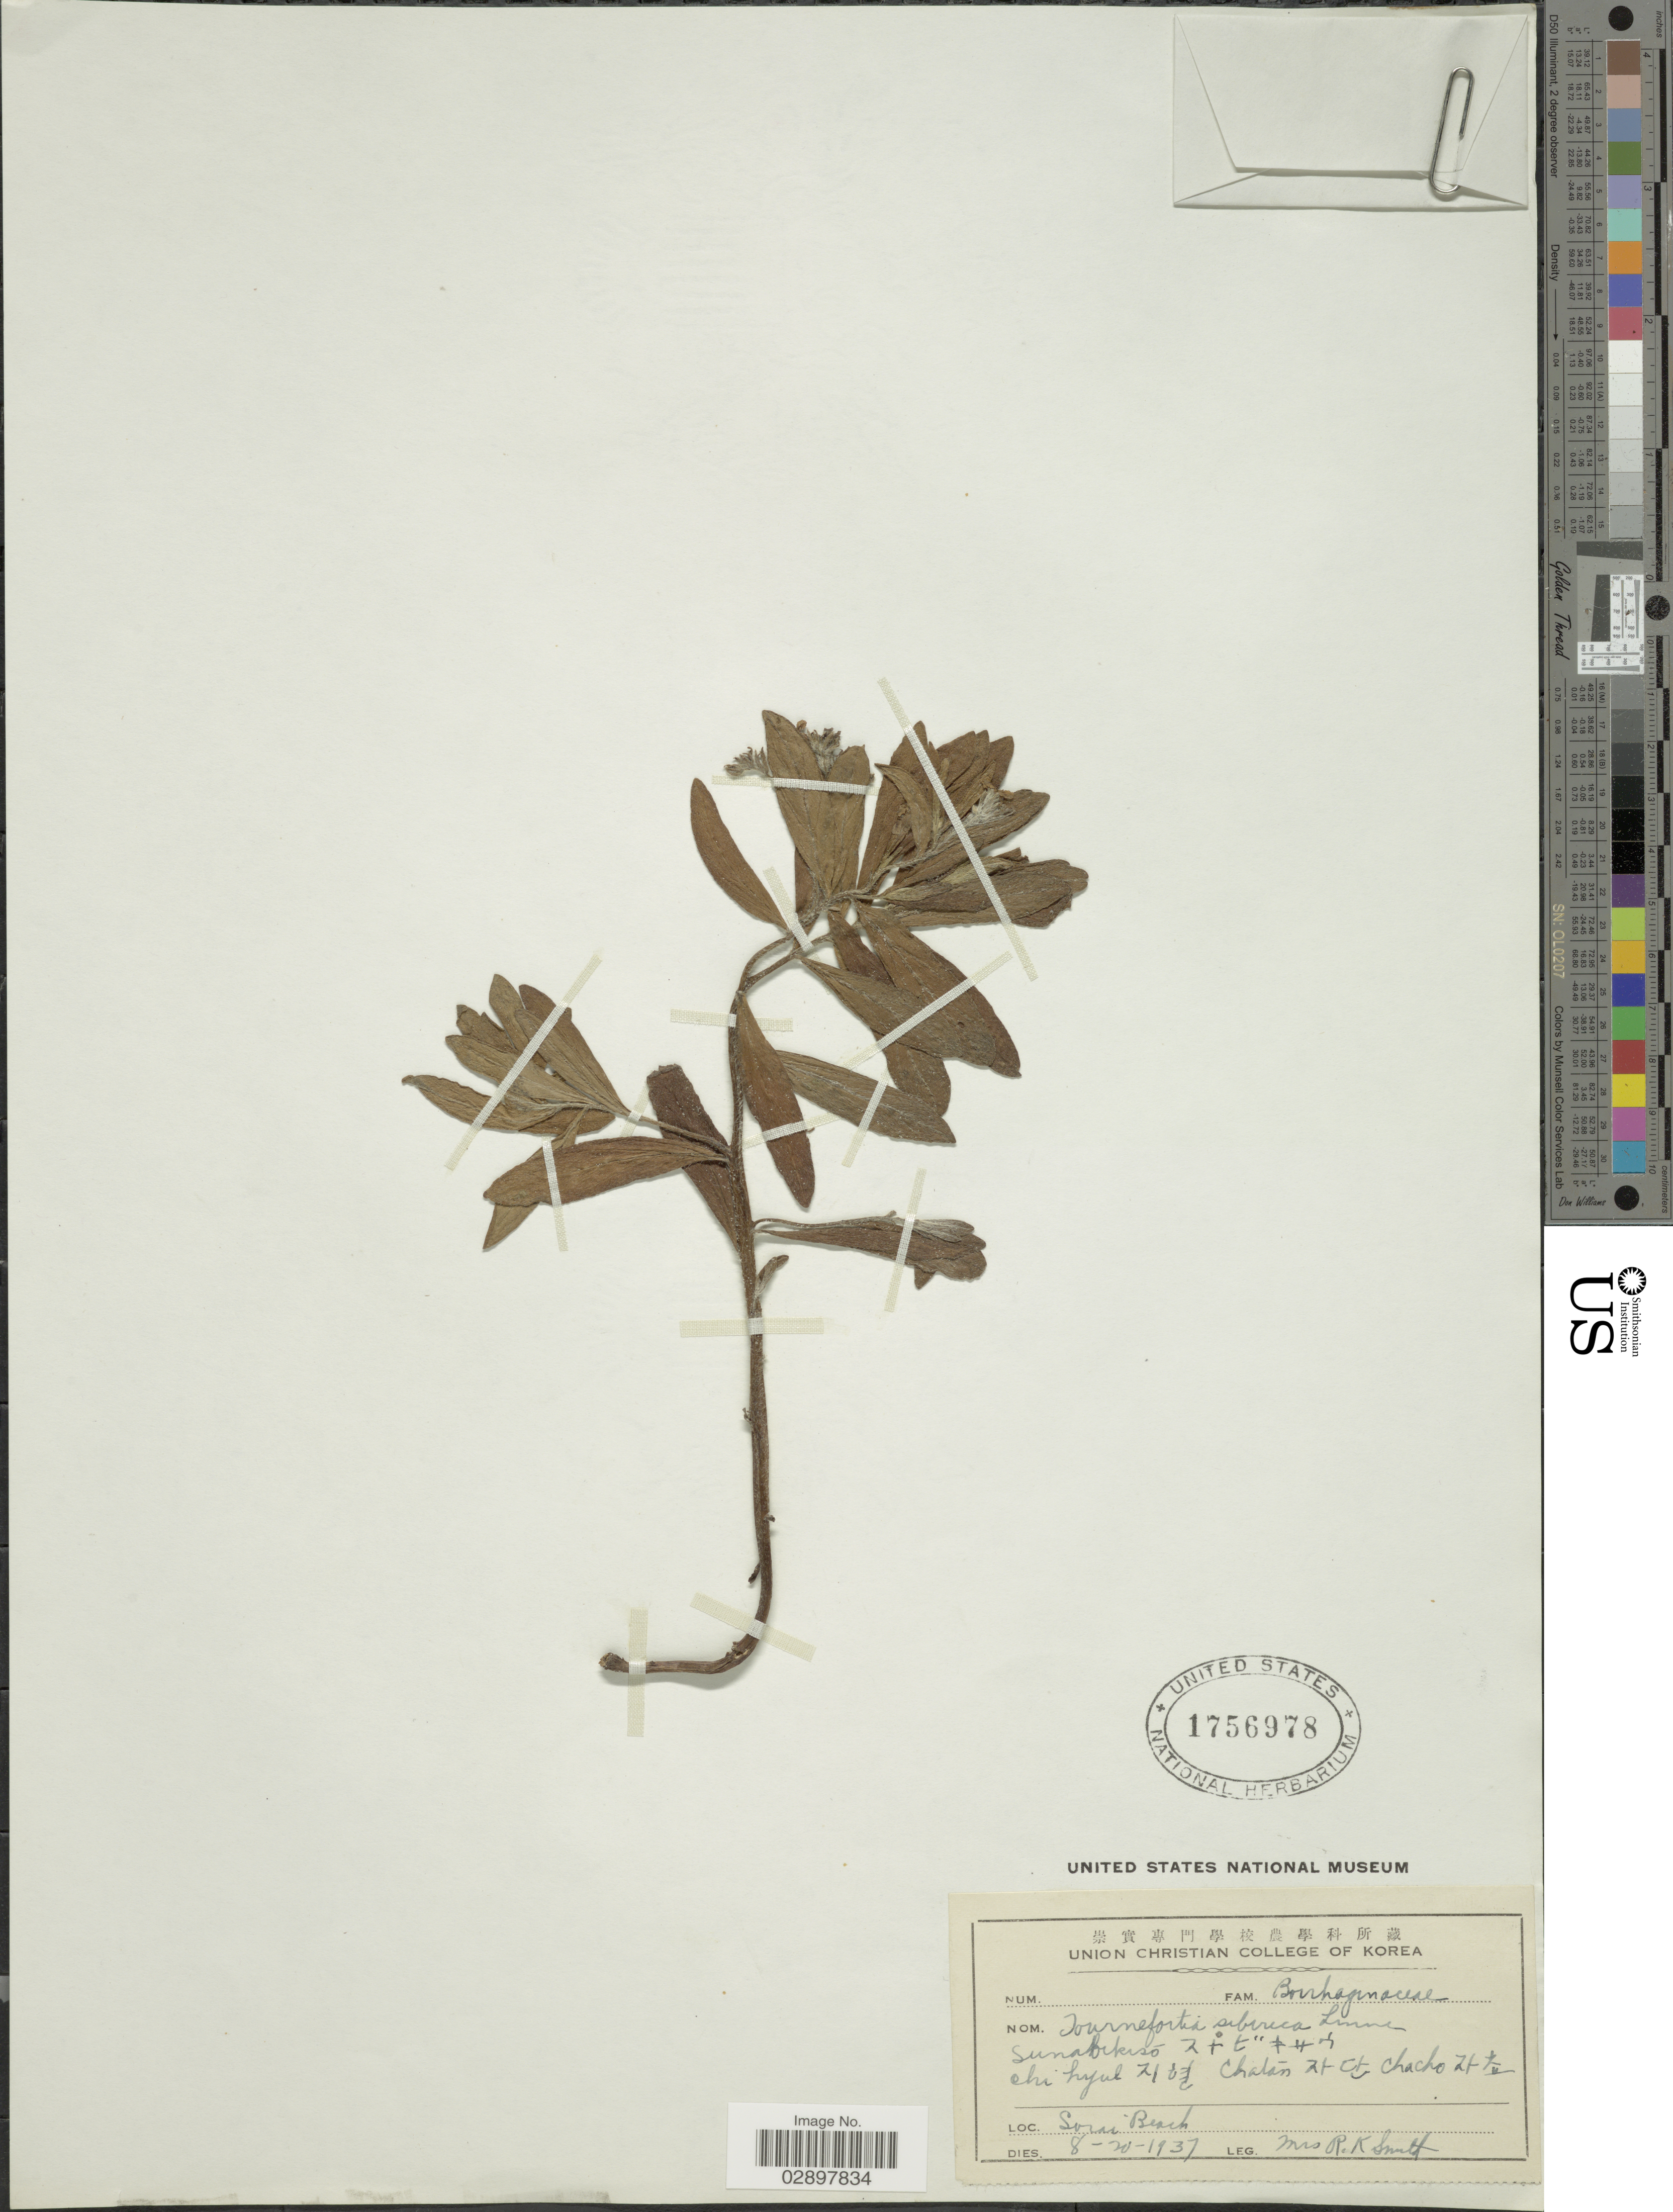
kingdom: Plantae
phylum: Tracheophyta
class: Magnoliopsida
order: Boraginales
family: Heliotropiaceae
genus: Tournefortia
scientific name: Tournefortia sibirica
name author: L.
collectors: Mrs. R. K. Smith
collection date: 1937-08-20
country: North Korea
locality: Sorai Beach.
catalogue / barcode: US 1756978